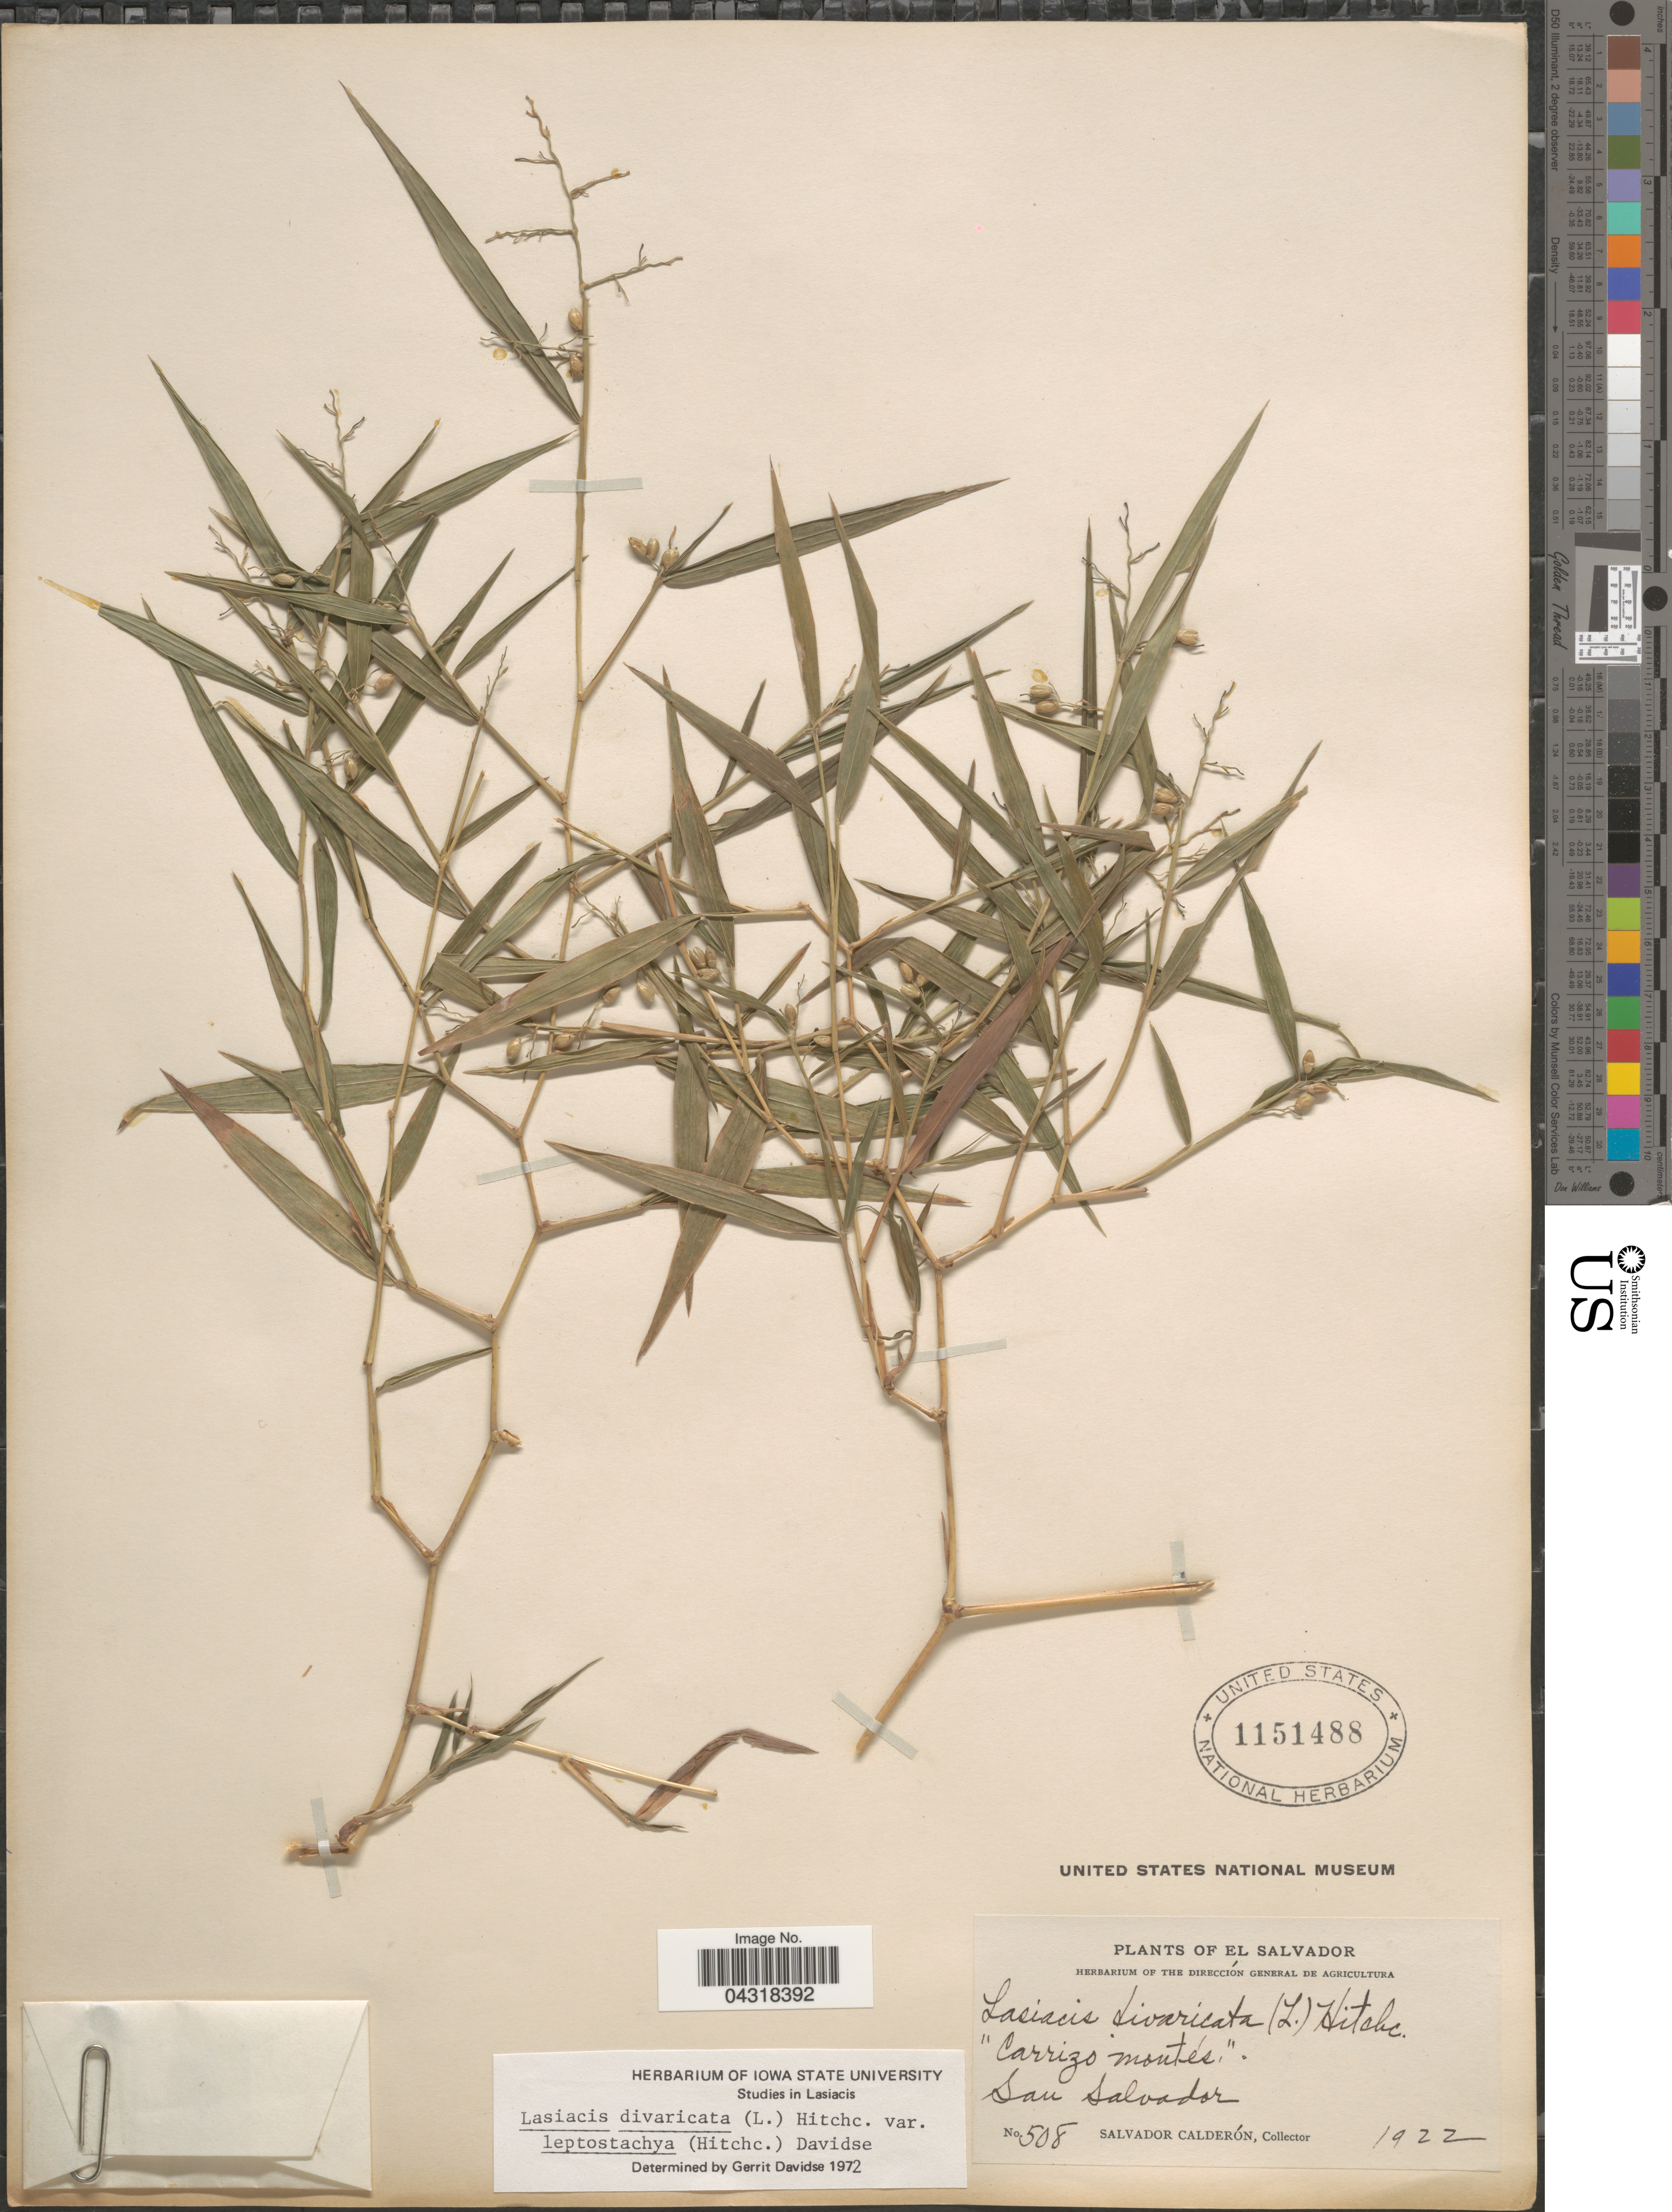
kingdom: Plantae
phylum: Tracheophyta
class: Liliopsida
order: Poales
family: Poaceae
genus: Lasiacis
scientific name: Lasiacis divaricata var. leptostachya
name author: (Hitchc.) Davidse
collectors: S. Calderón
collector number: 508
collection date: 1922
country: El Salvador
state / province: San Salvador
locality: El Salvador. "Carrizo montés". San Salvador.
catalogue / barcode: US 1151488